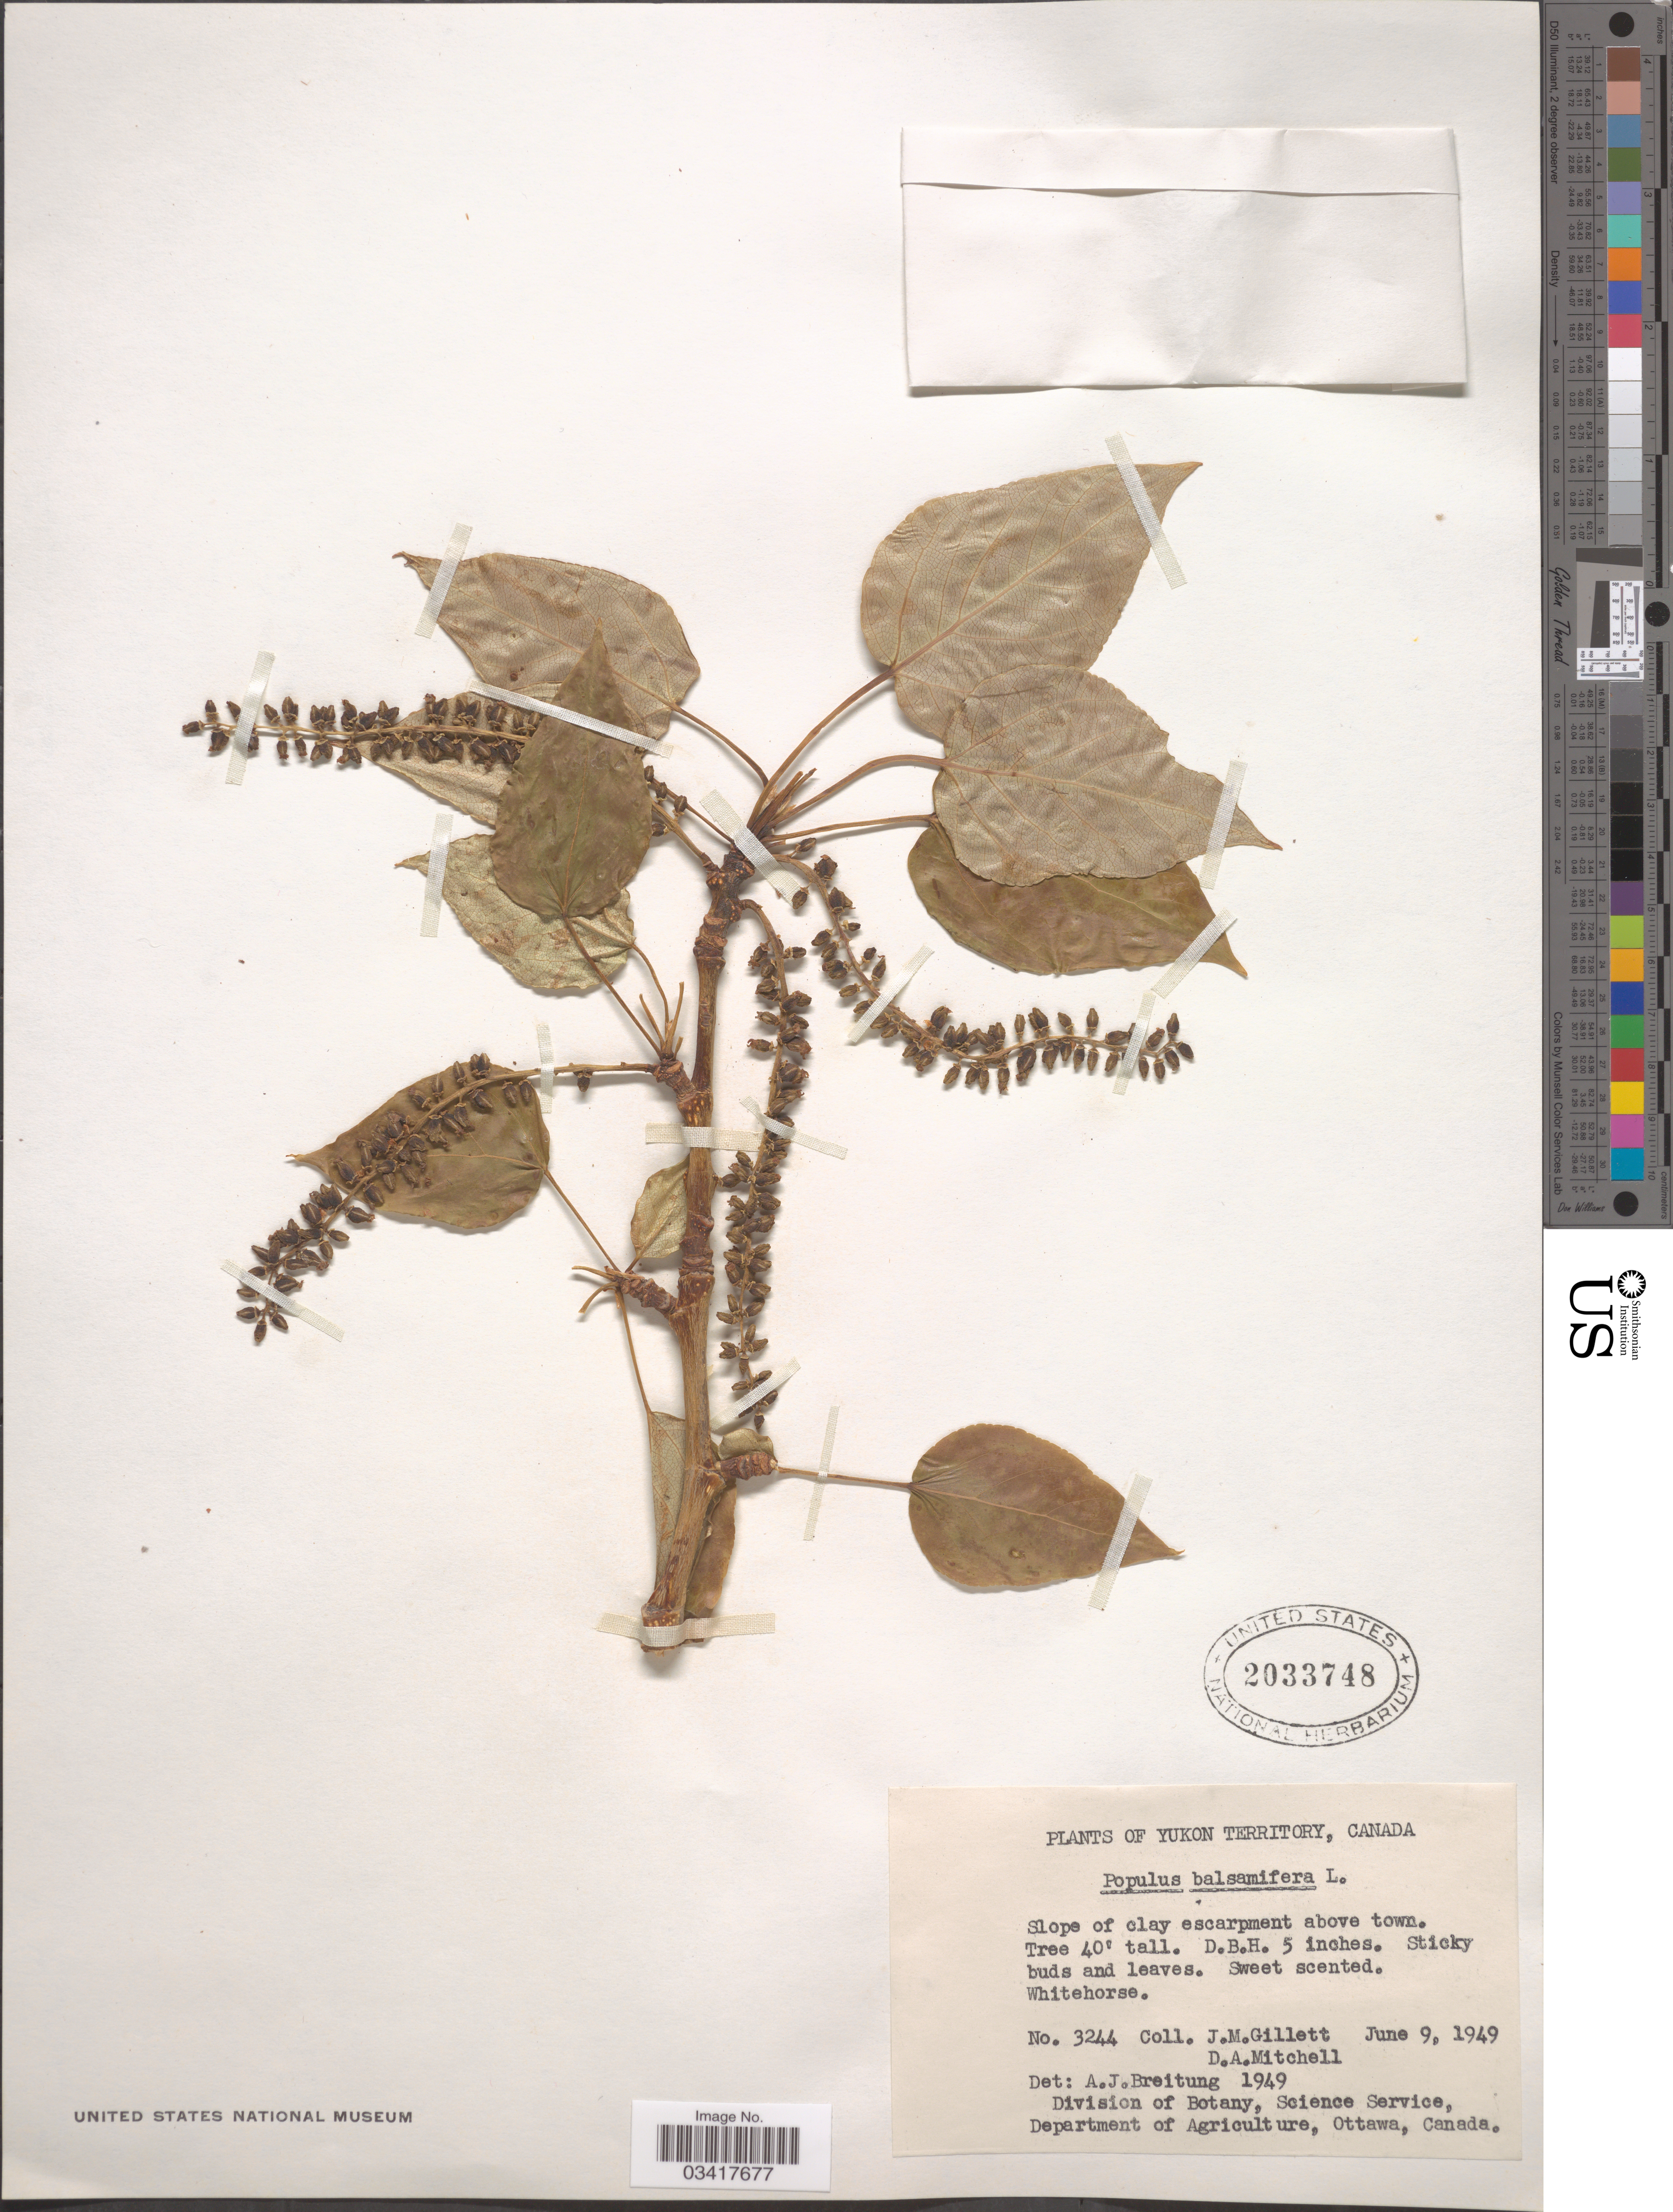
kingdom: Plantae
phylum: Tracheophyta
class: Magnoliopsida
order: Malpighiales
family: Salicaceae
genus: Populus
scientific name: Populus balsamifera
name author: L.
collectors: J. M. Gillett & D. Mitchell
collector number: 3244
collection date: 1949-06-09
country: Canada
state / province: Yukon Territory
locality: Whitehorse.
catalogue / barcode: US 2033748